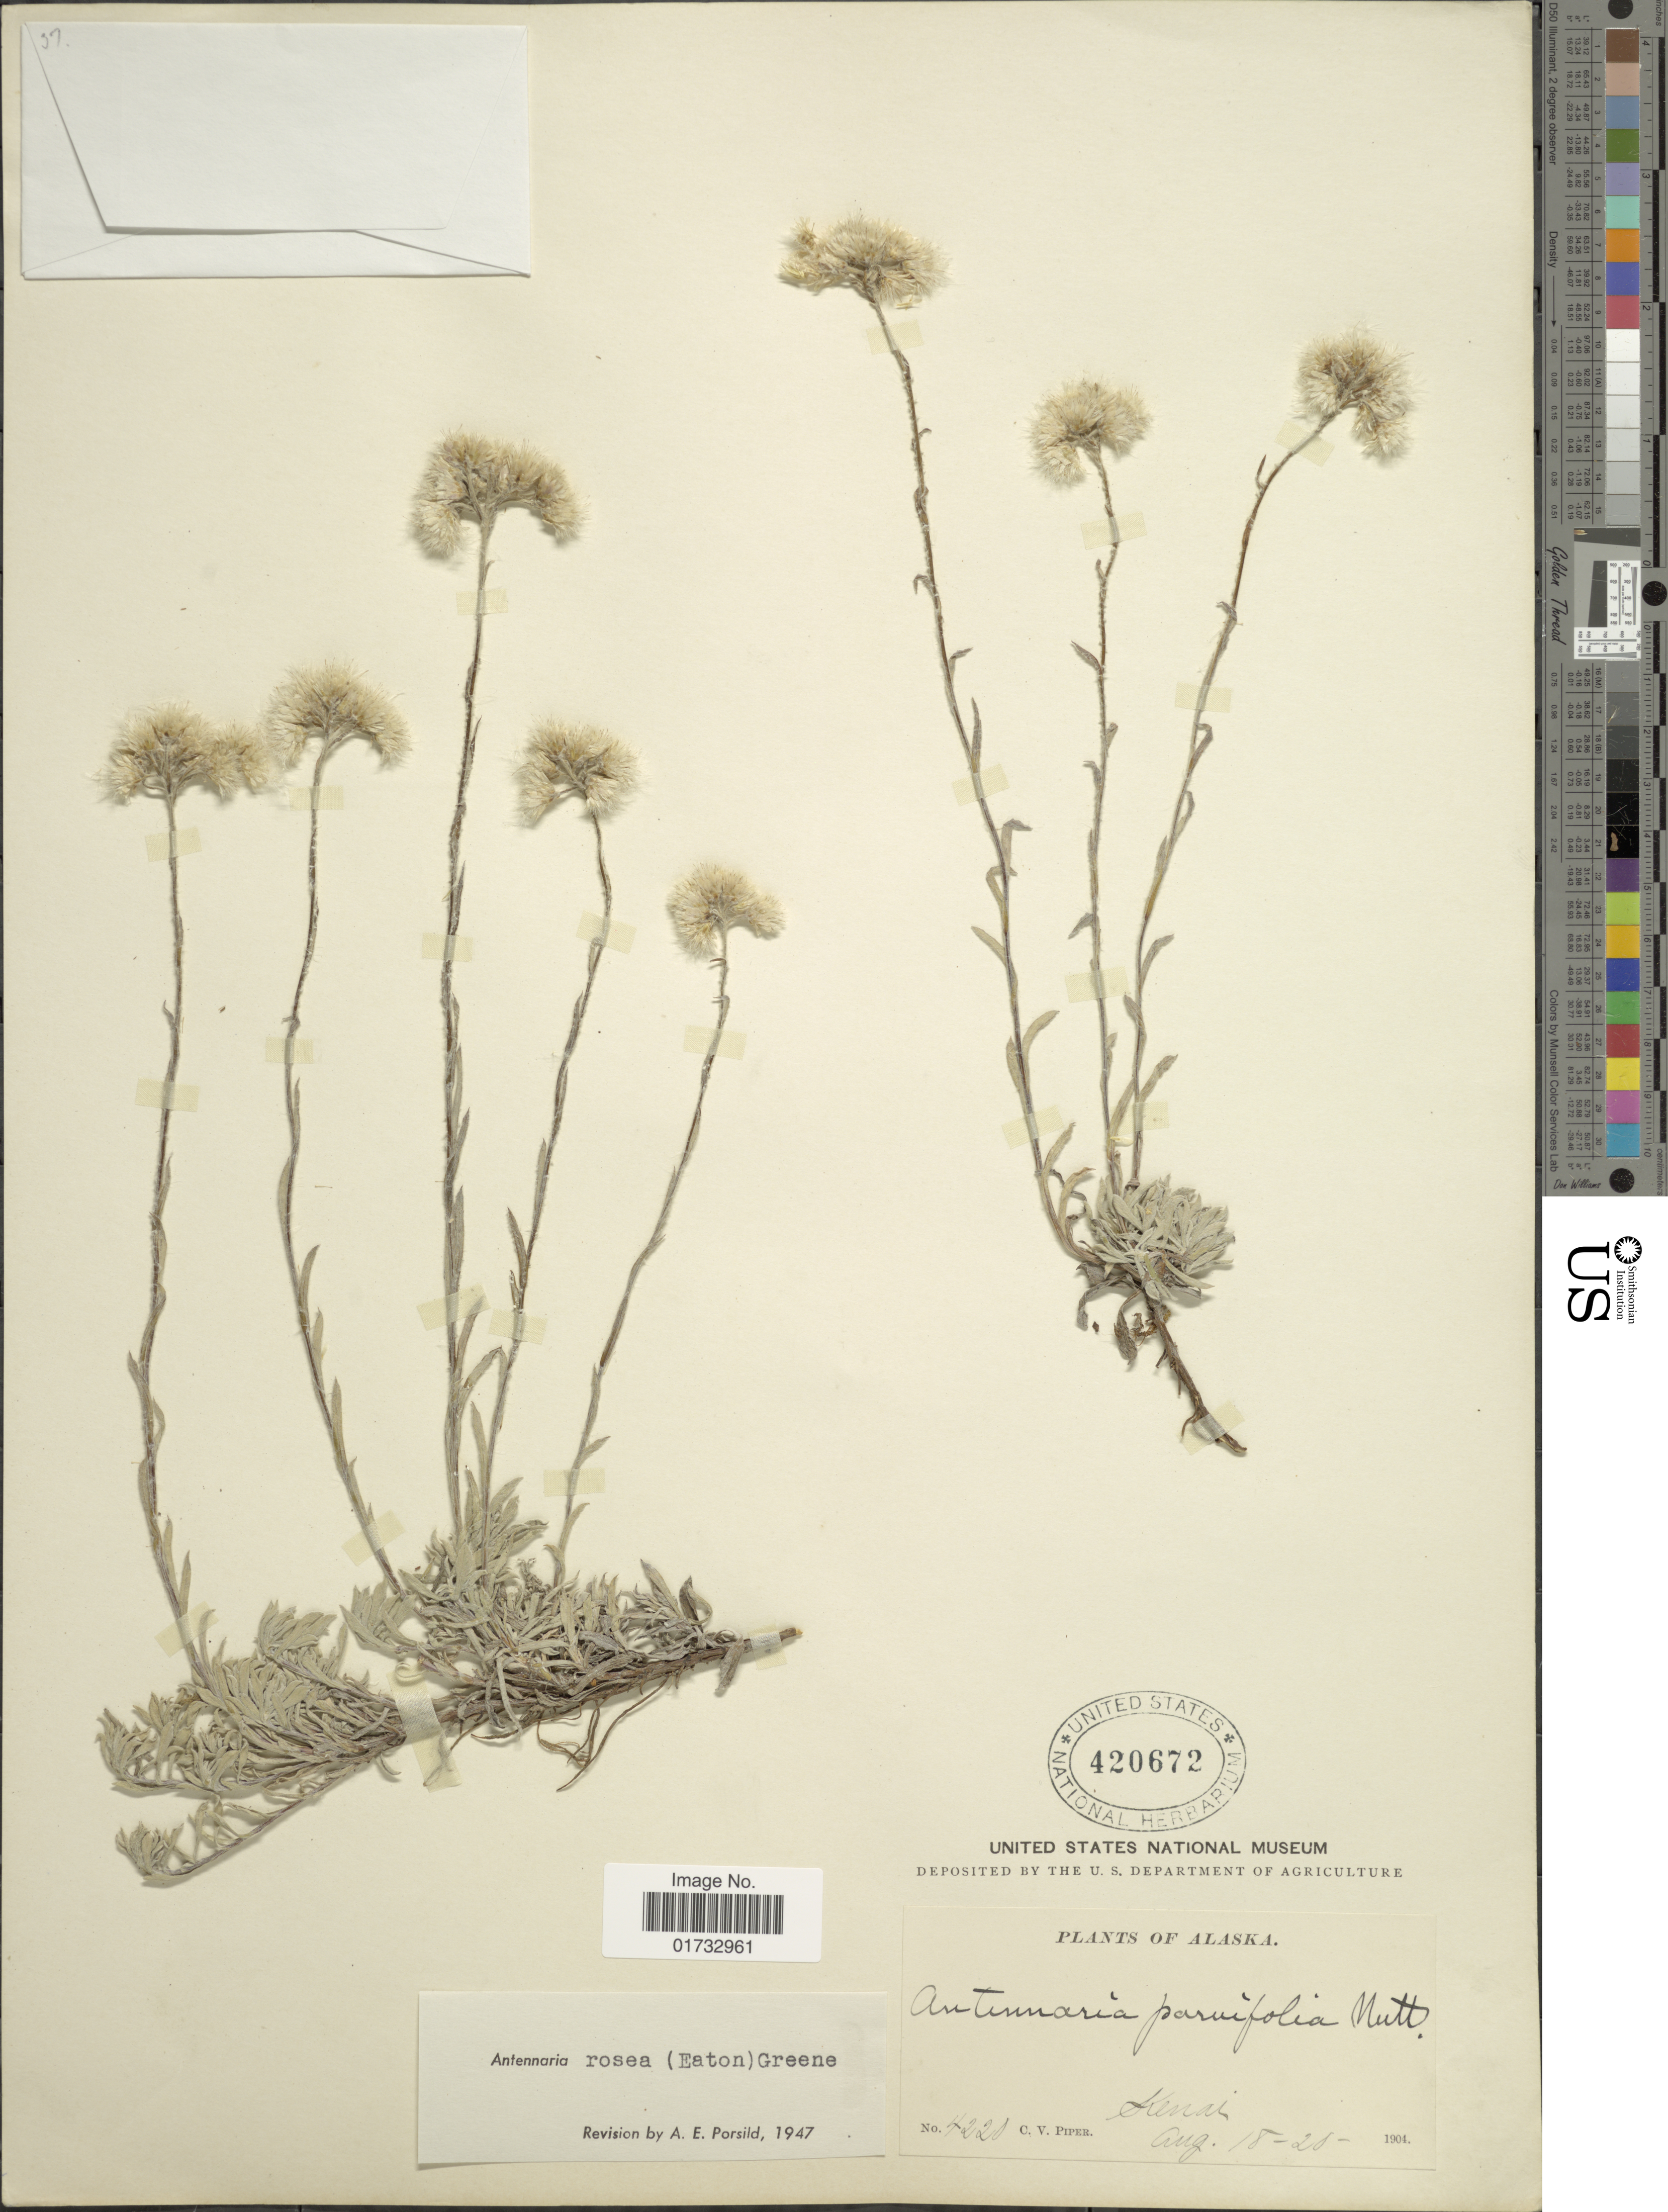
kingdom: Plantae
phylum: Tracheophyta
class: Magnoliopsida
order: Asterales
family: Asteraceae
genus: Antennaria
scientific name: Antennaria rosea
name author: Greene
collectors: C. V. Piper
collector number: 4220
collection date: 1904-08-18/1904-08-20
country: United States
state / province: Alaska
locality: Kenai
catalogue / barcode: US 420672